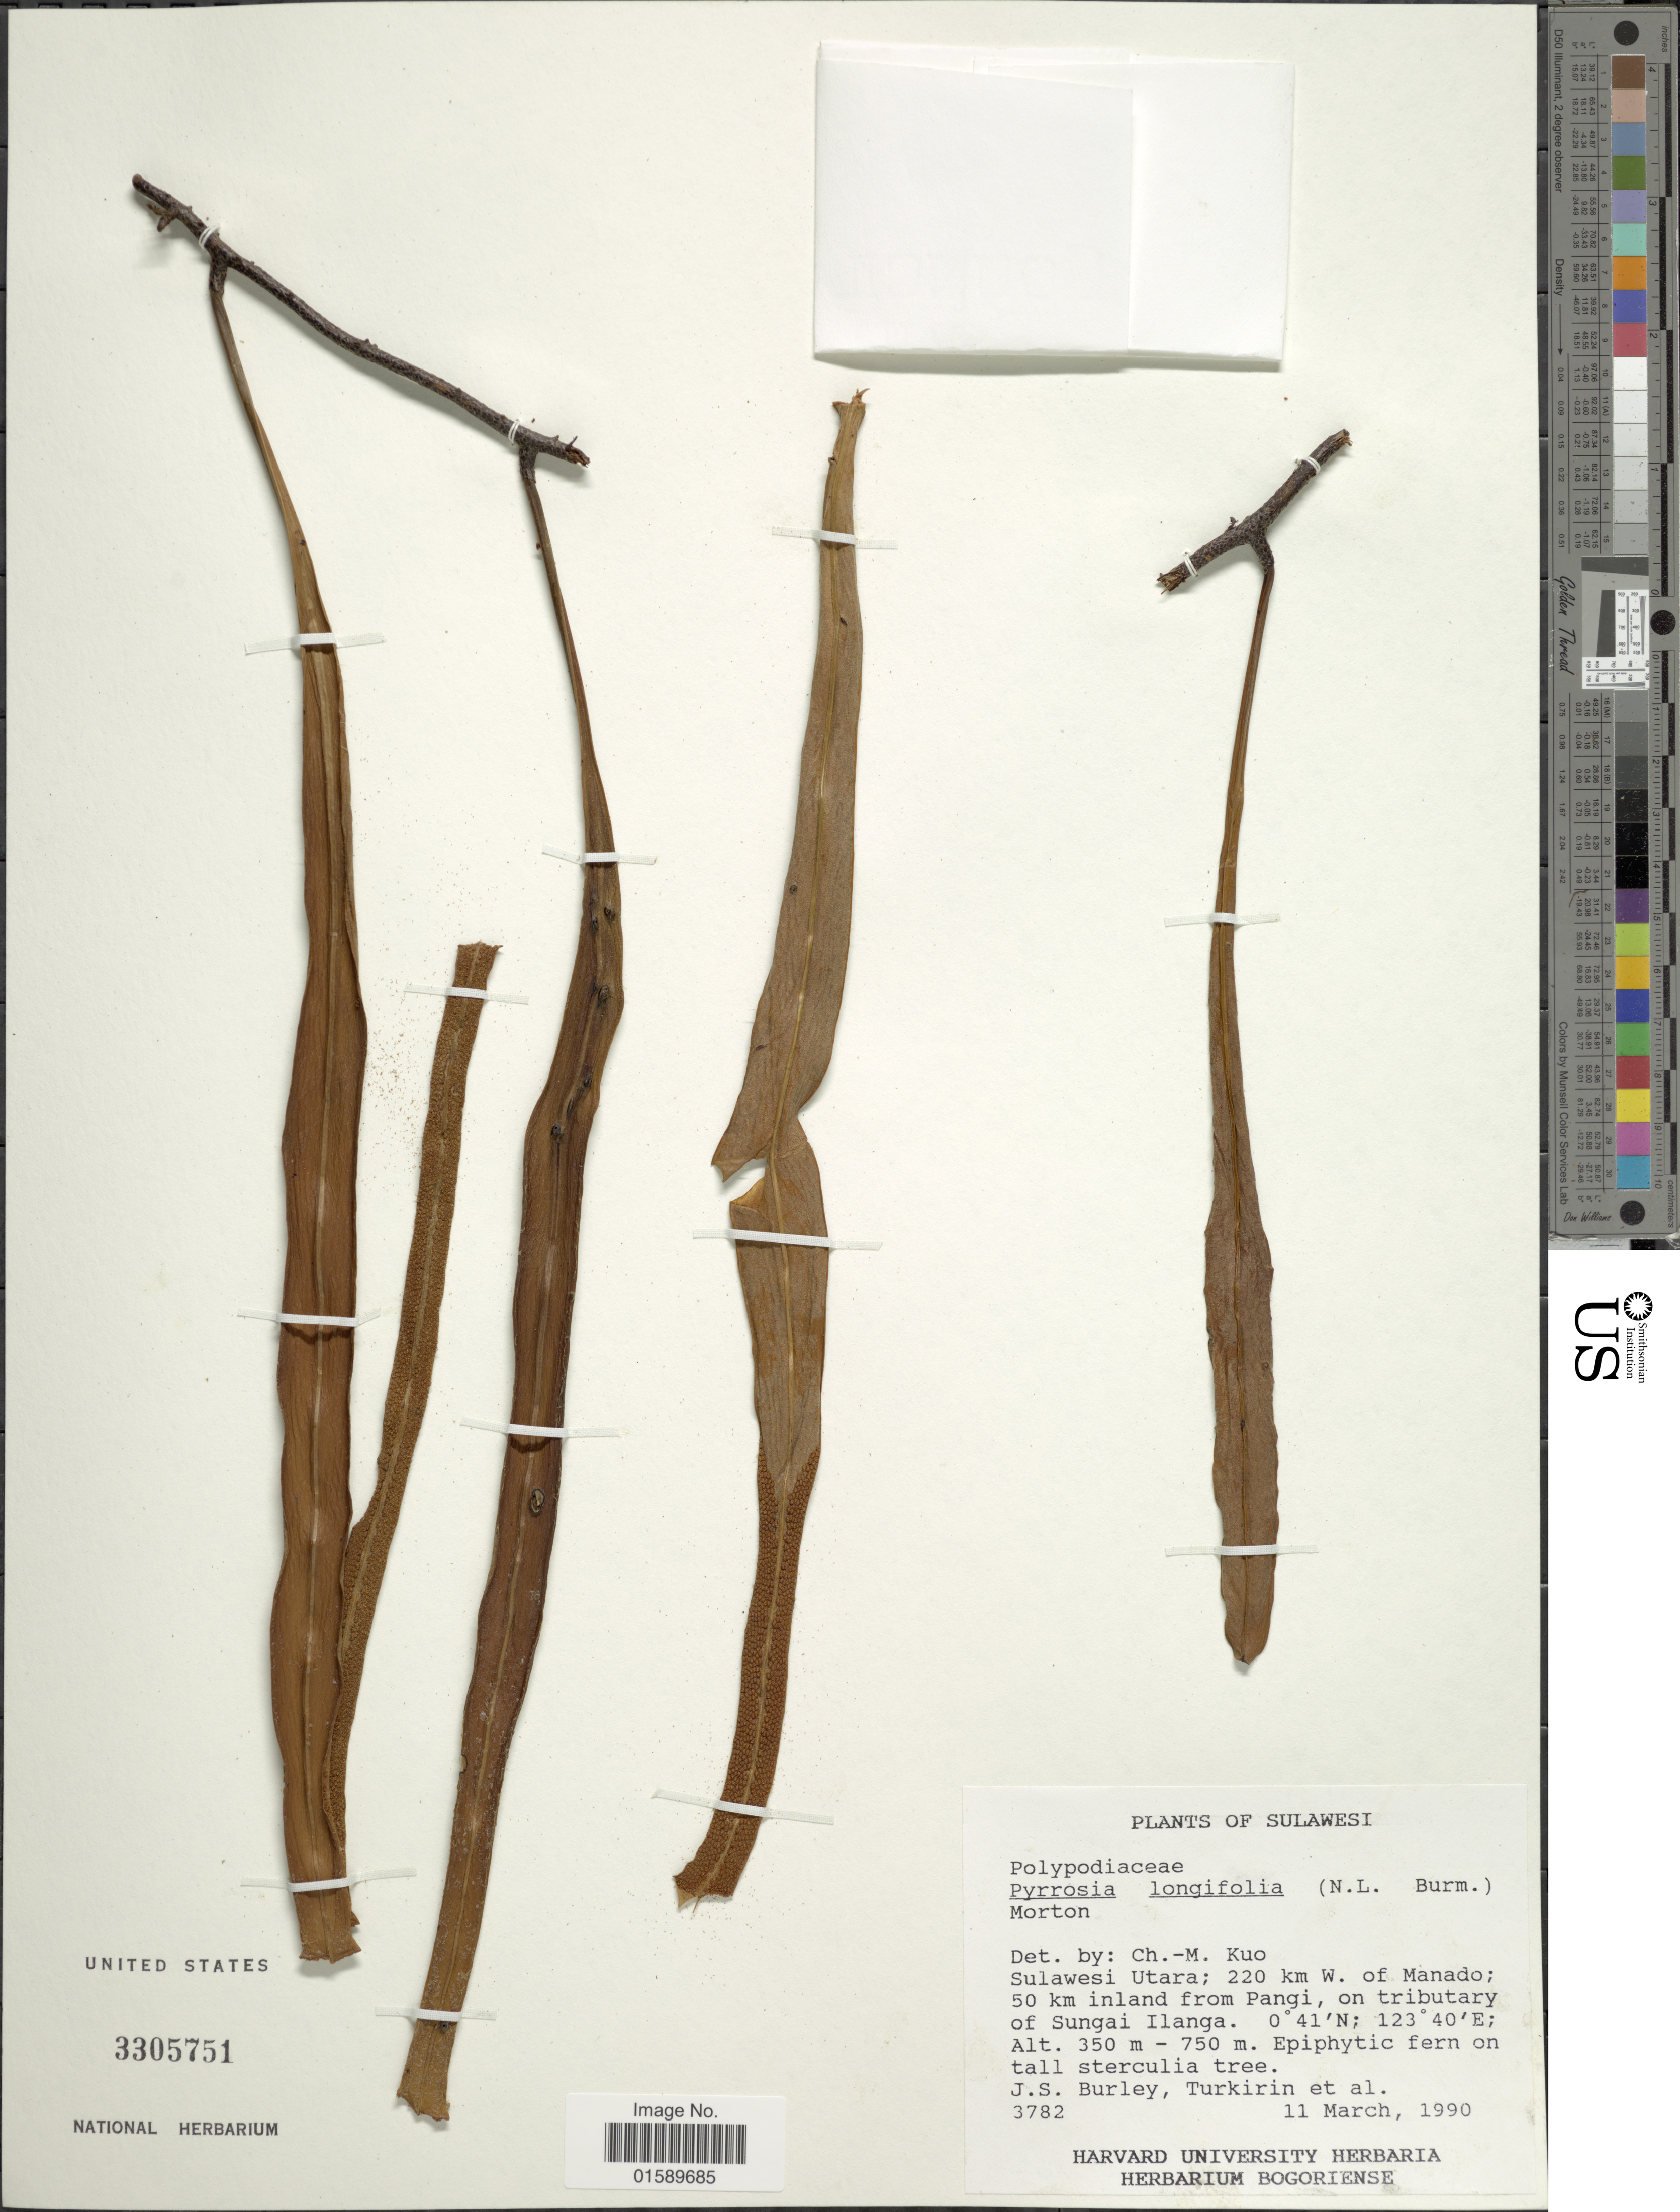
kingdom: Plantae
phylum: Tracheophyta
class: Polypodiopsida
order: Polypodiales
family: Polypodiaceae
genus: Pyrrosia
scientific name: Pyrrosia longifolia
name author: (Burm. f.) C.V. Morton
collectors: J. S. Burley, -. Turkirin & et al.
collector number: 3782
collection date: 1990-03-11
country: Indonesia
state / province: Sulawesi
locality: Sulawesi, Sulawesi Utara; 220 km W, of Manado; 50 km inland from Pangi, on tributary of Sungai Ilanga.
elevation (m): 350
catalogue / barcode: US 3305751